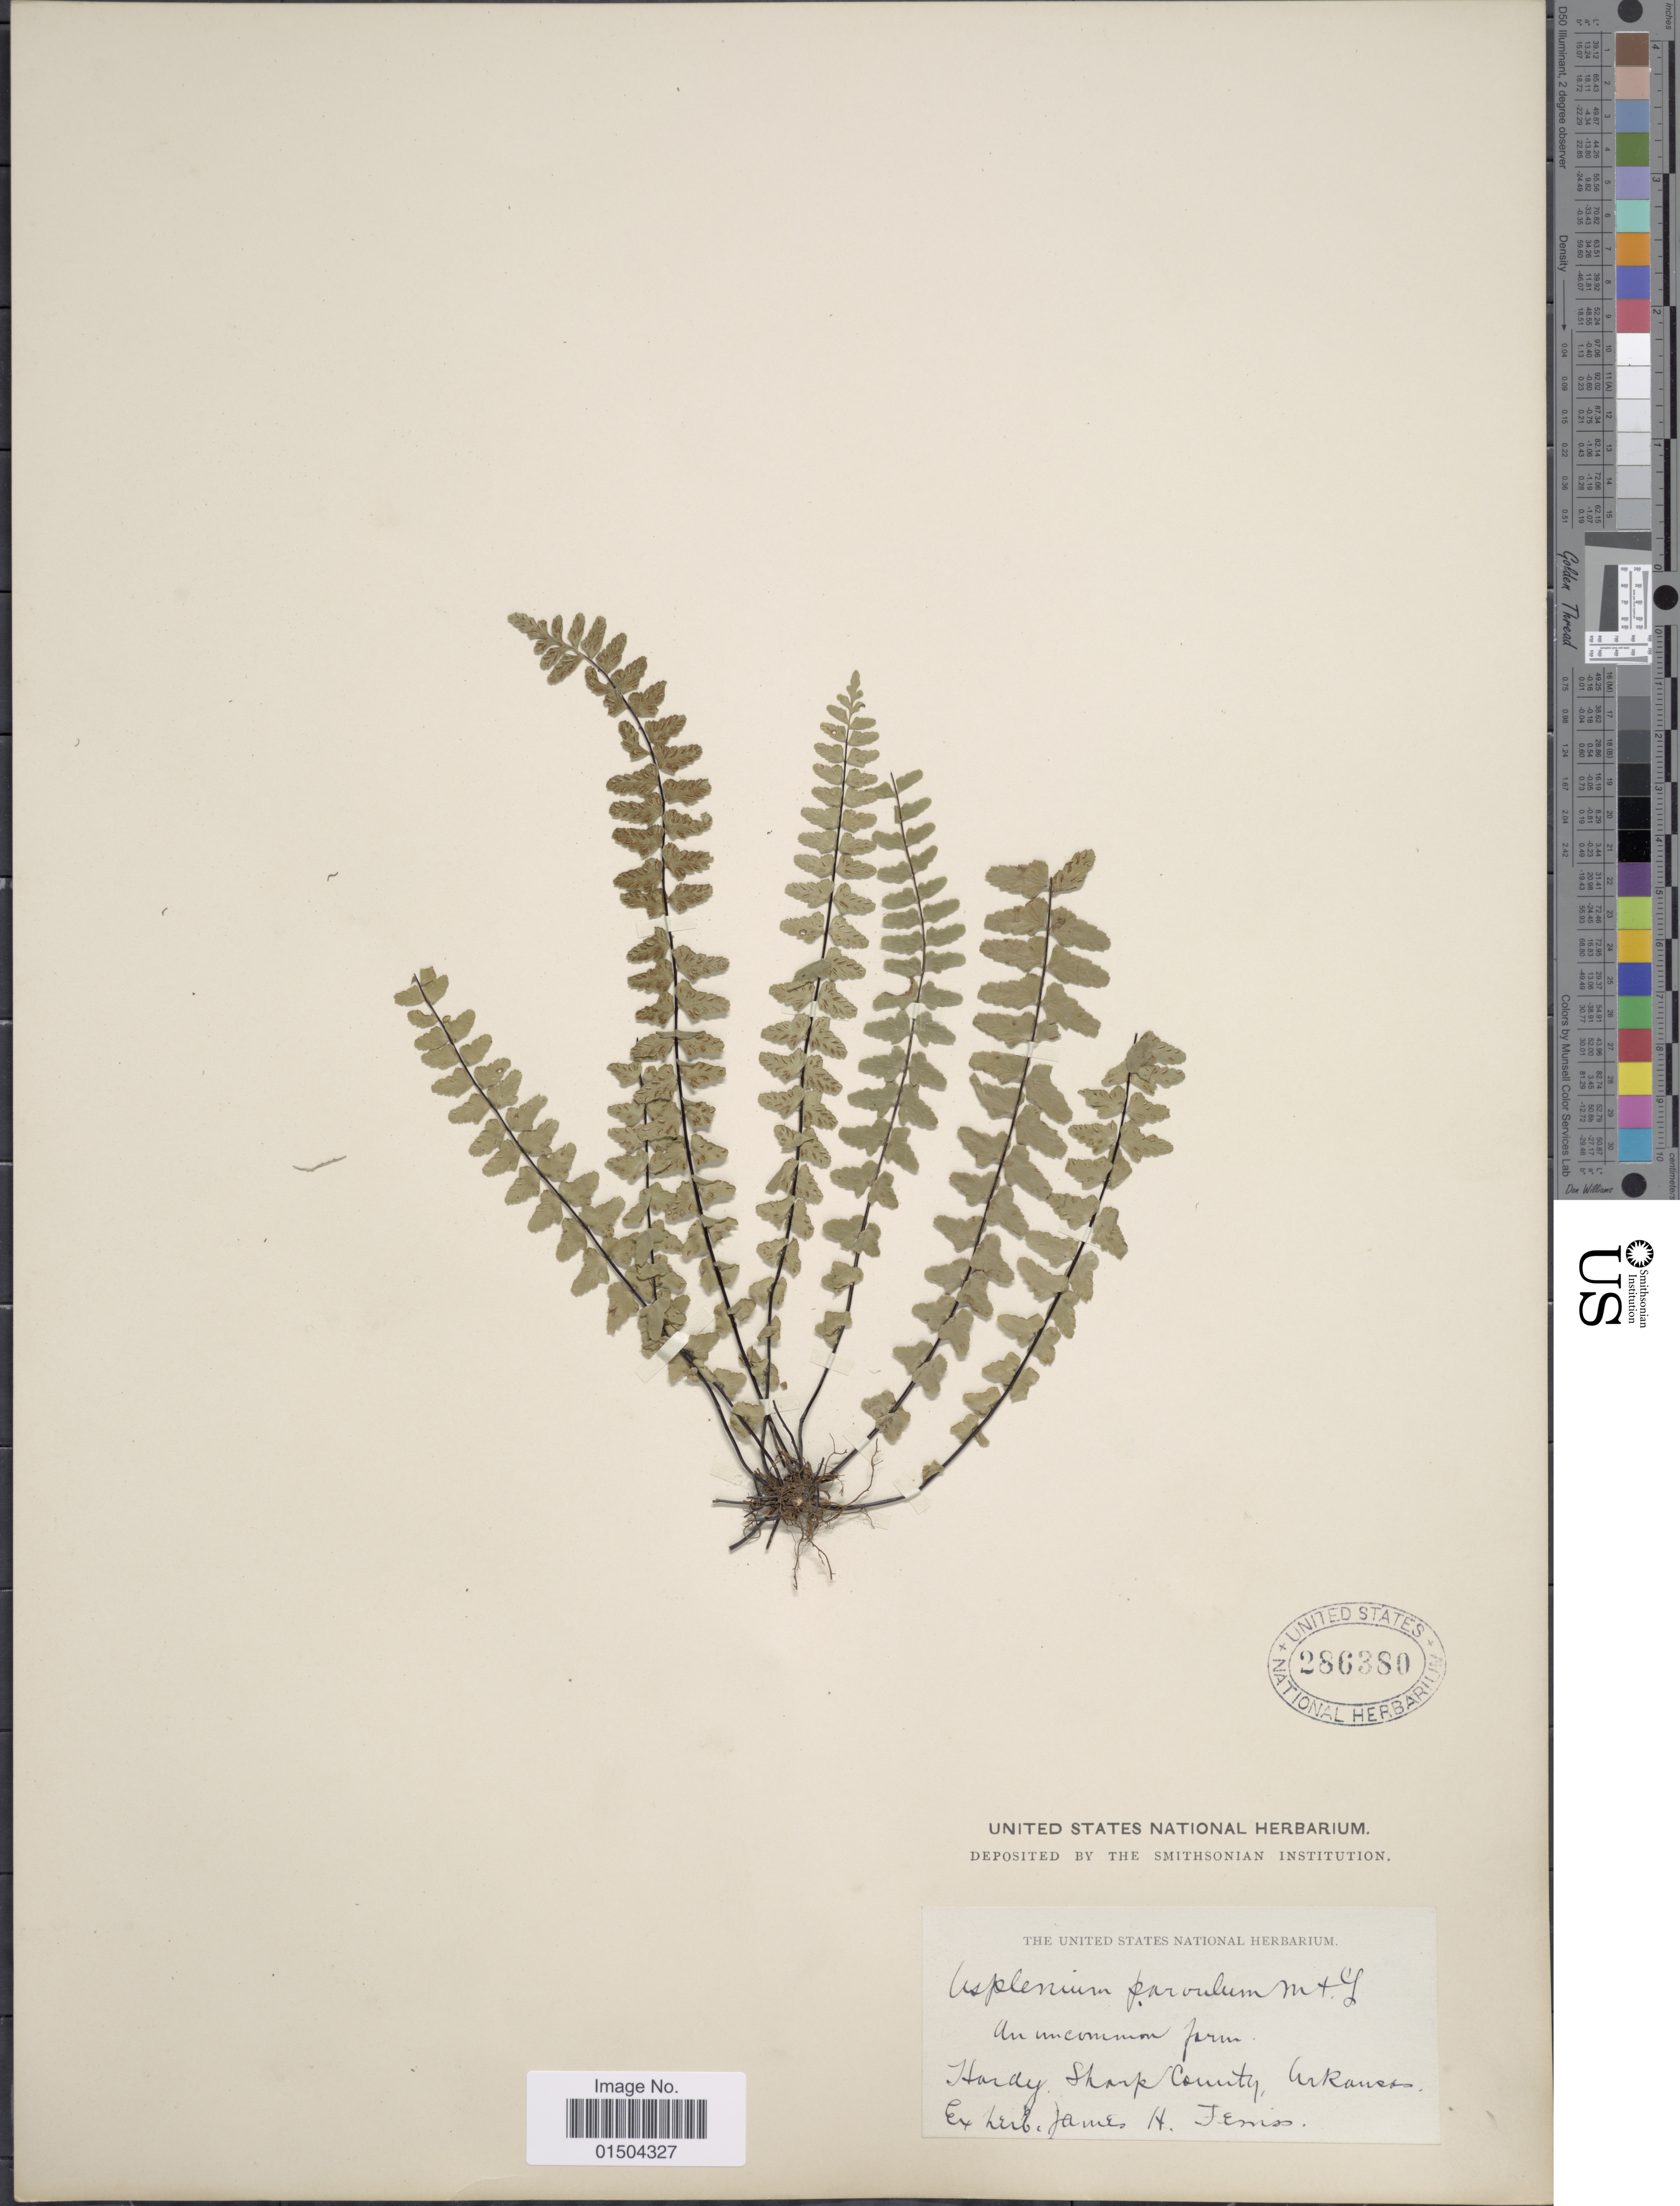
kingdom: Plantae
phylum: Tracheophyta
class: Polypodiopsida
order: Polypodiales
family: Aspleniaceae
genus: Asplenium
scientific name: Asplenium resiliens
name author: Kunze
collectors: ex herb. James H. Jeniss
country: United States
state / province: Arkansas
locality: Hardy Sharp County.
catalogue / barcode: US 286380